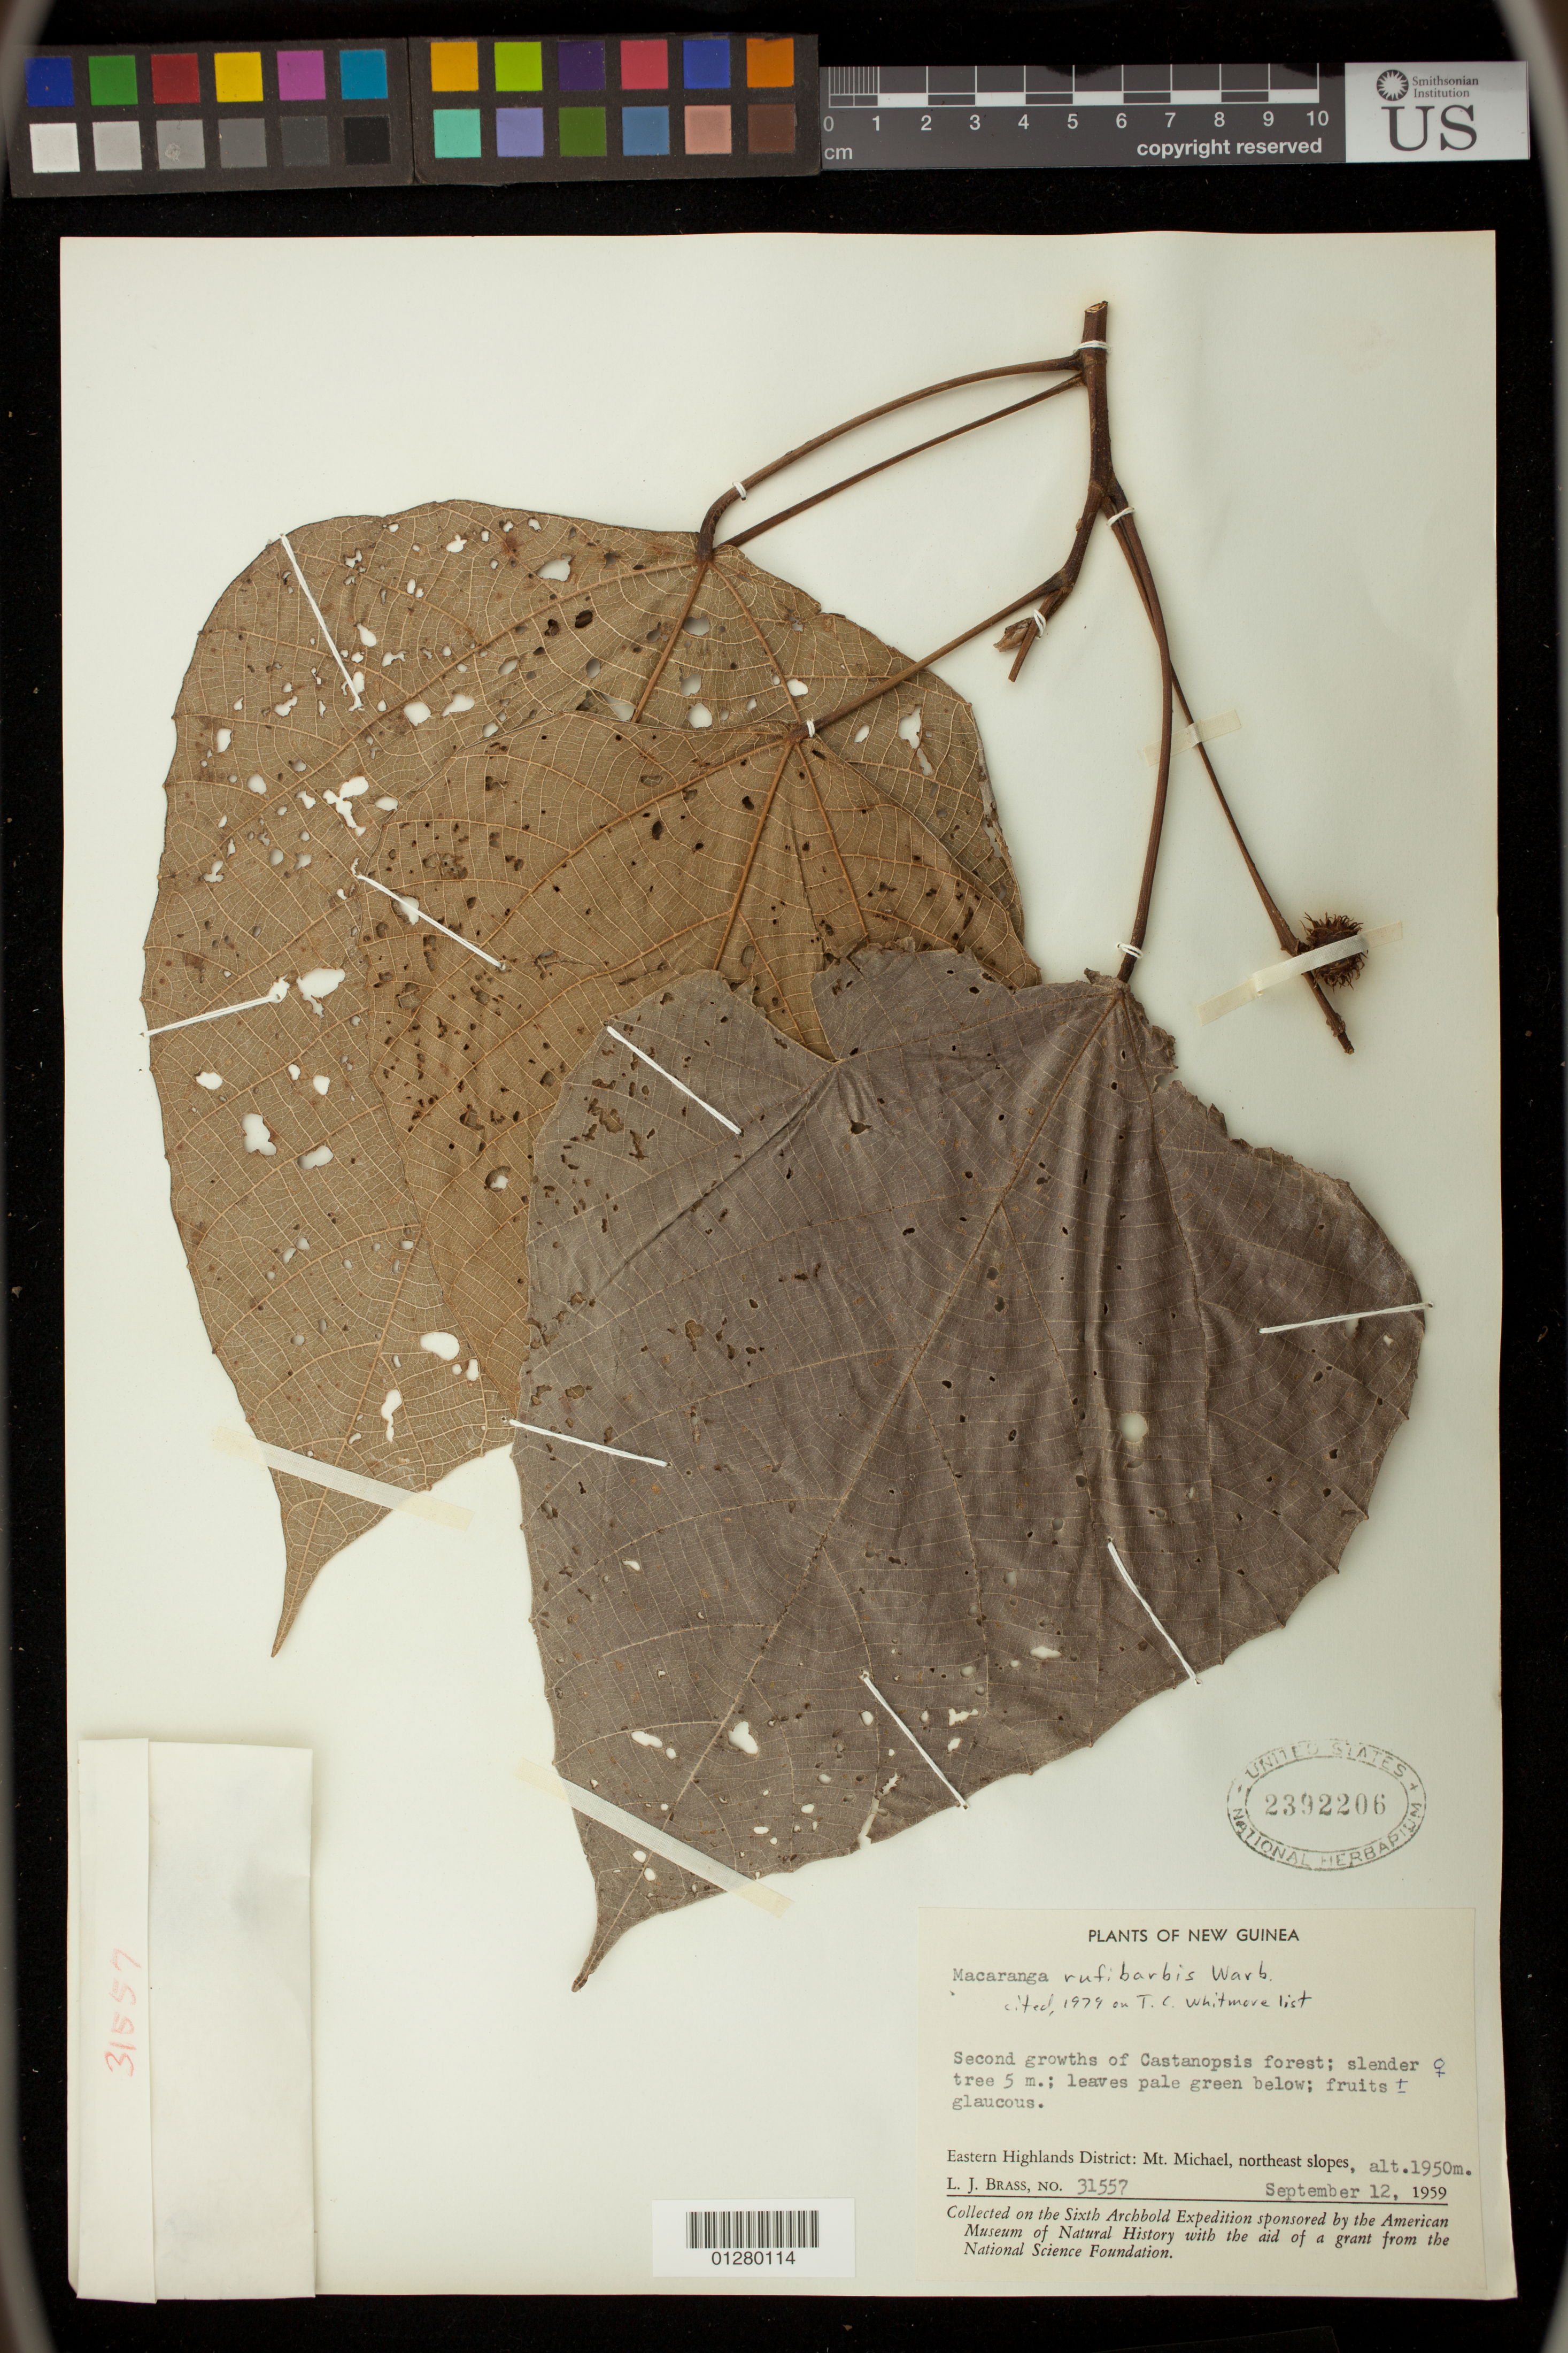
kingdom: Plantae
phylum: Tracheophyta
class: Magnoliopsida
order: Malpighiales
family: Euphorbiaceae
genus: Macaranga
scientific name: Macaranga rufibarbis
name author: Warb.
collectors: L. J. Brass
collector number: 31557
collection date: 1959-09-12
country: Papua New Guinea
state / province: Eastern Highlands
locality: Mt. Michael, northeast slopes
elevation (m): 1950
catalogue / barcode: US 2392206